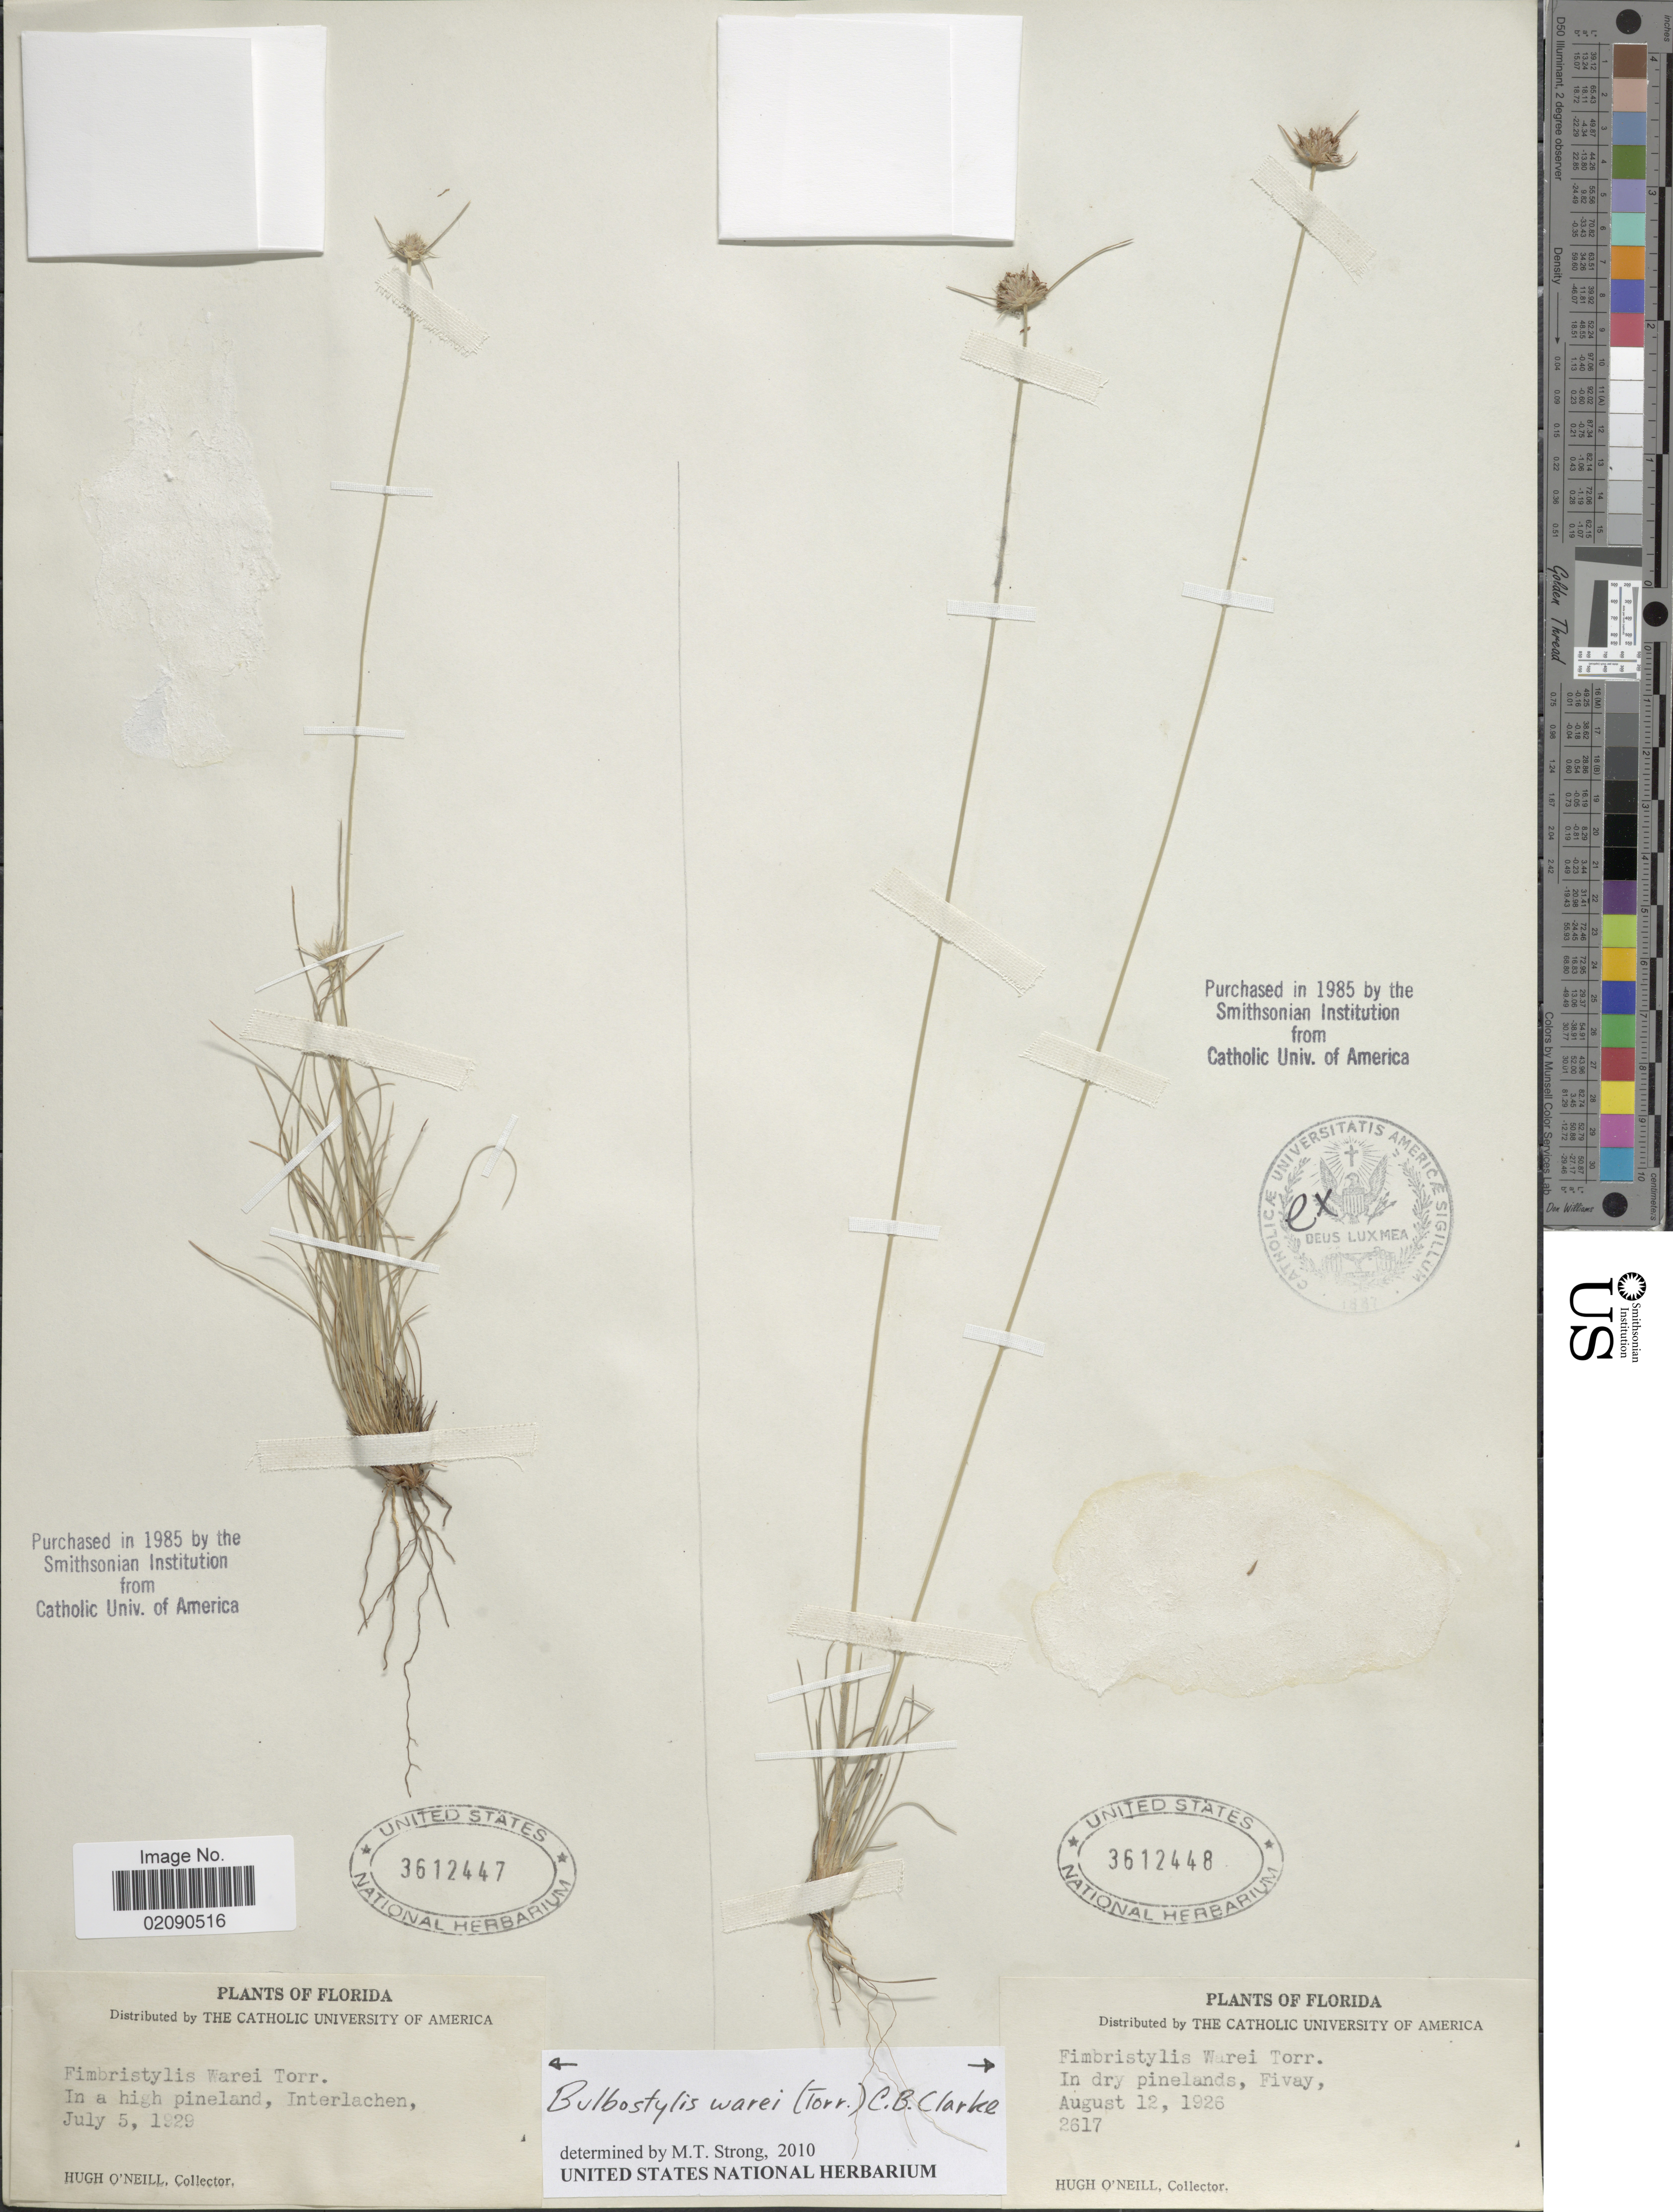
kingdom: Plantae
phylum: Tracheophyta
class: Liliopsida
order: Poales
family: Cyperaceae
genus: Bulbostylis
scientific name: Bulbostylis warei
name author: (Torr.) C.B. Clarke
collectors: H. O'Neill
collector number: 2617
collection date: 1926-08-12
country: United States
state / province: Florida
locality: In dry pinelands, Fivay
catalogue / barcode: US 3612448-2